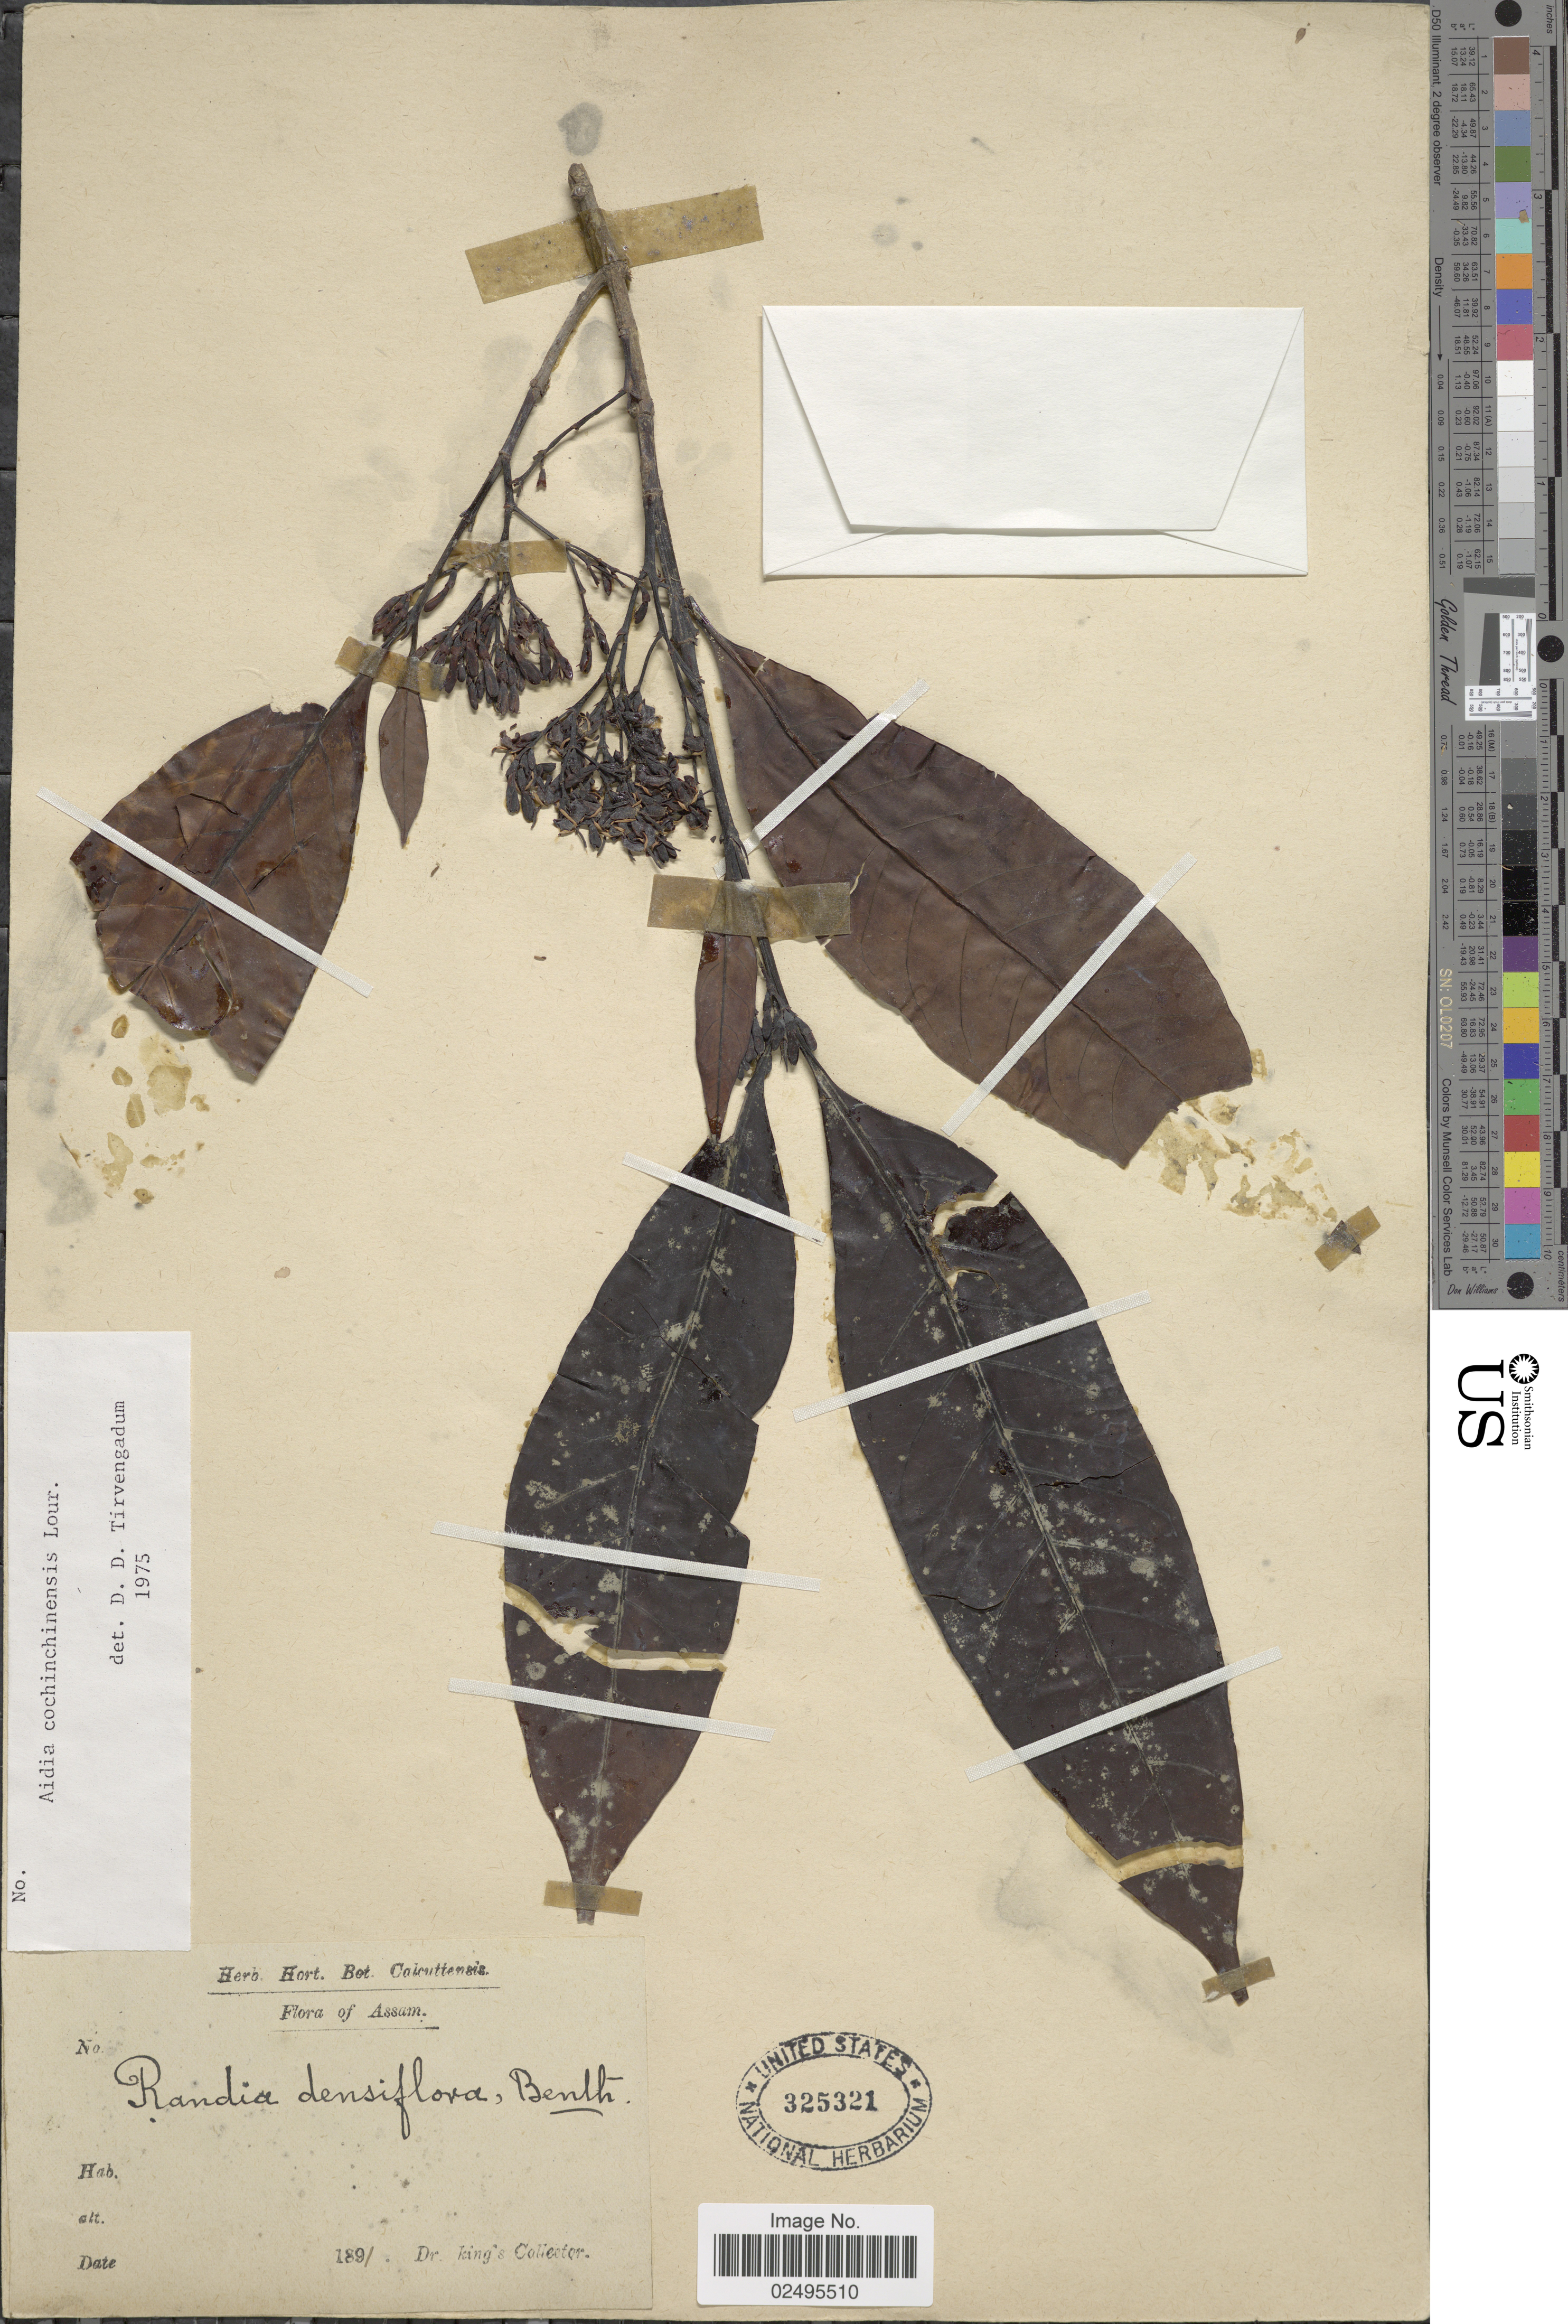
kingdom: Plantae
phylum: Tracheophyta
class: Magnoliopsida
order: Gentianales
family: Rubiaceae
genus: Aidia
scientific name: Aidia densiflora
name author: (Wall.) Masam.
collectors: Dr. King's collector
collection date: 1891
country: India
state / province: Assam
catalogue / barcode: US 325321